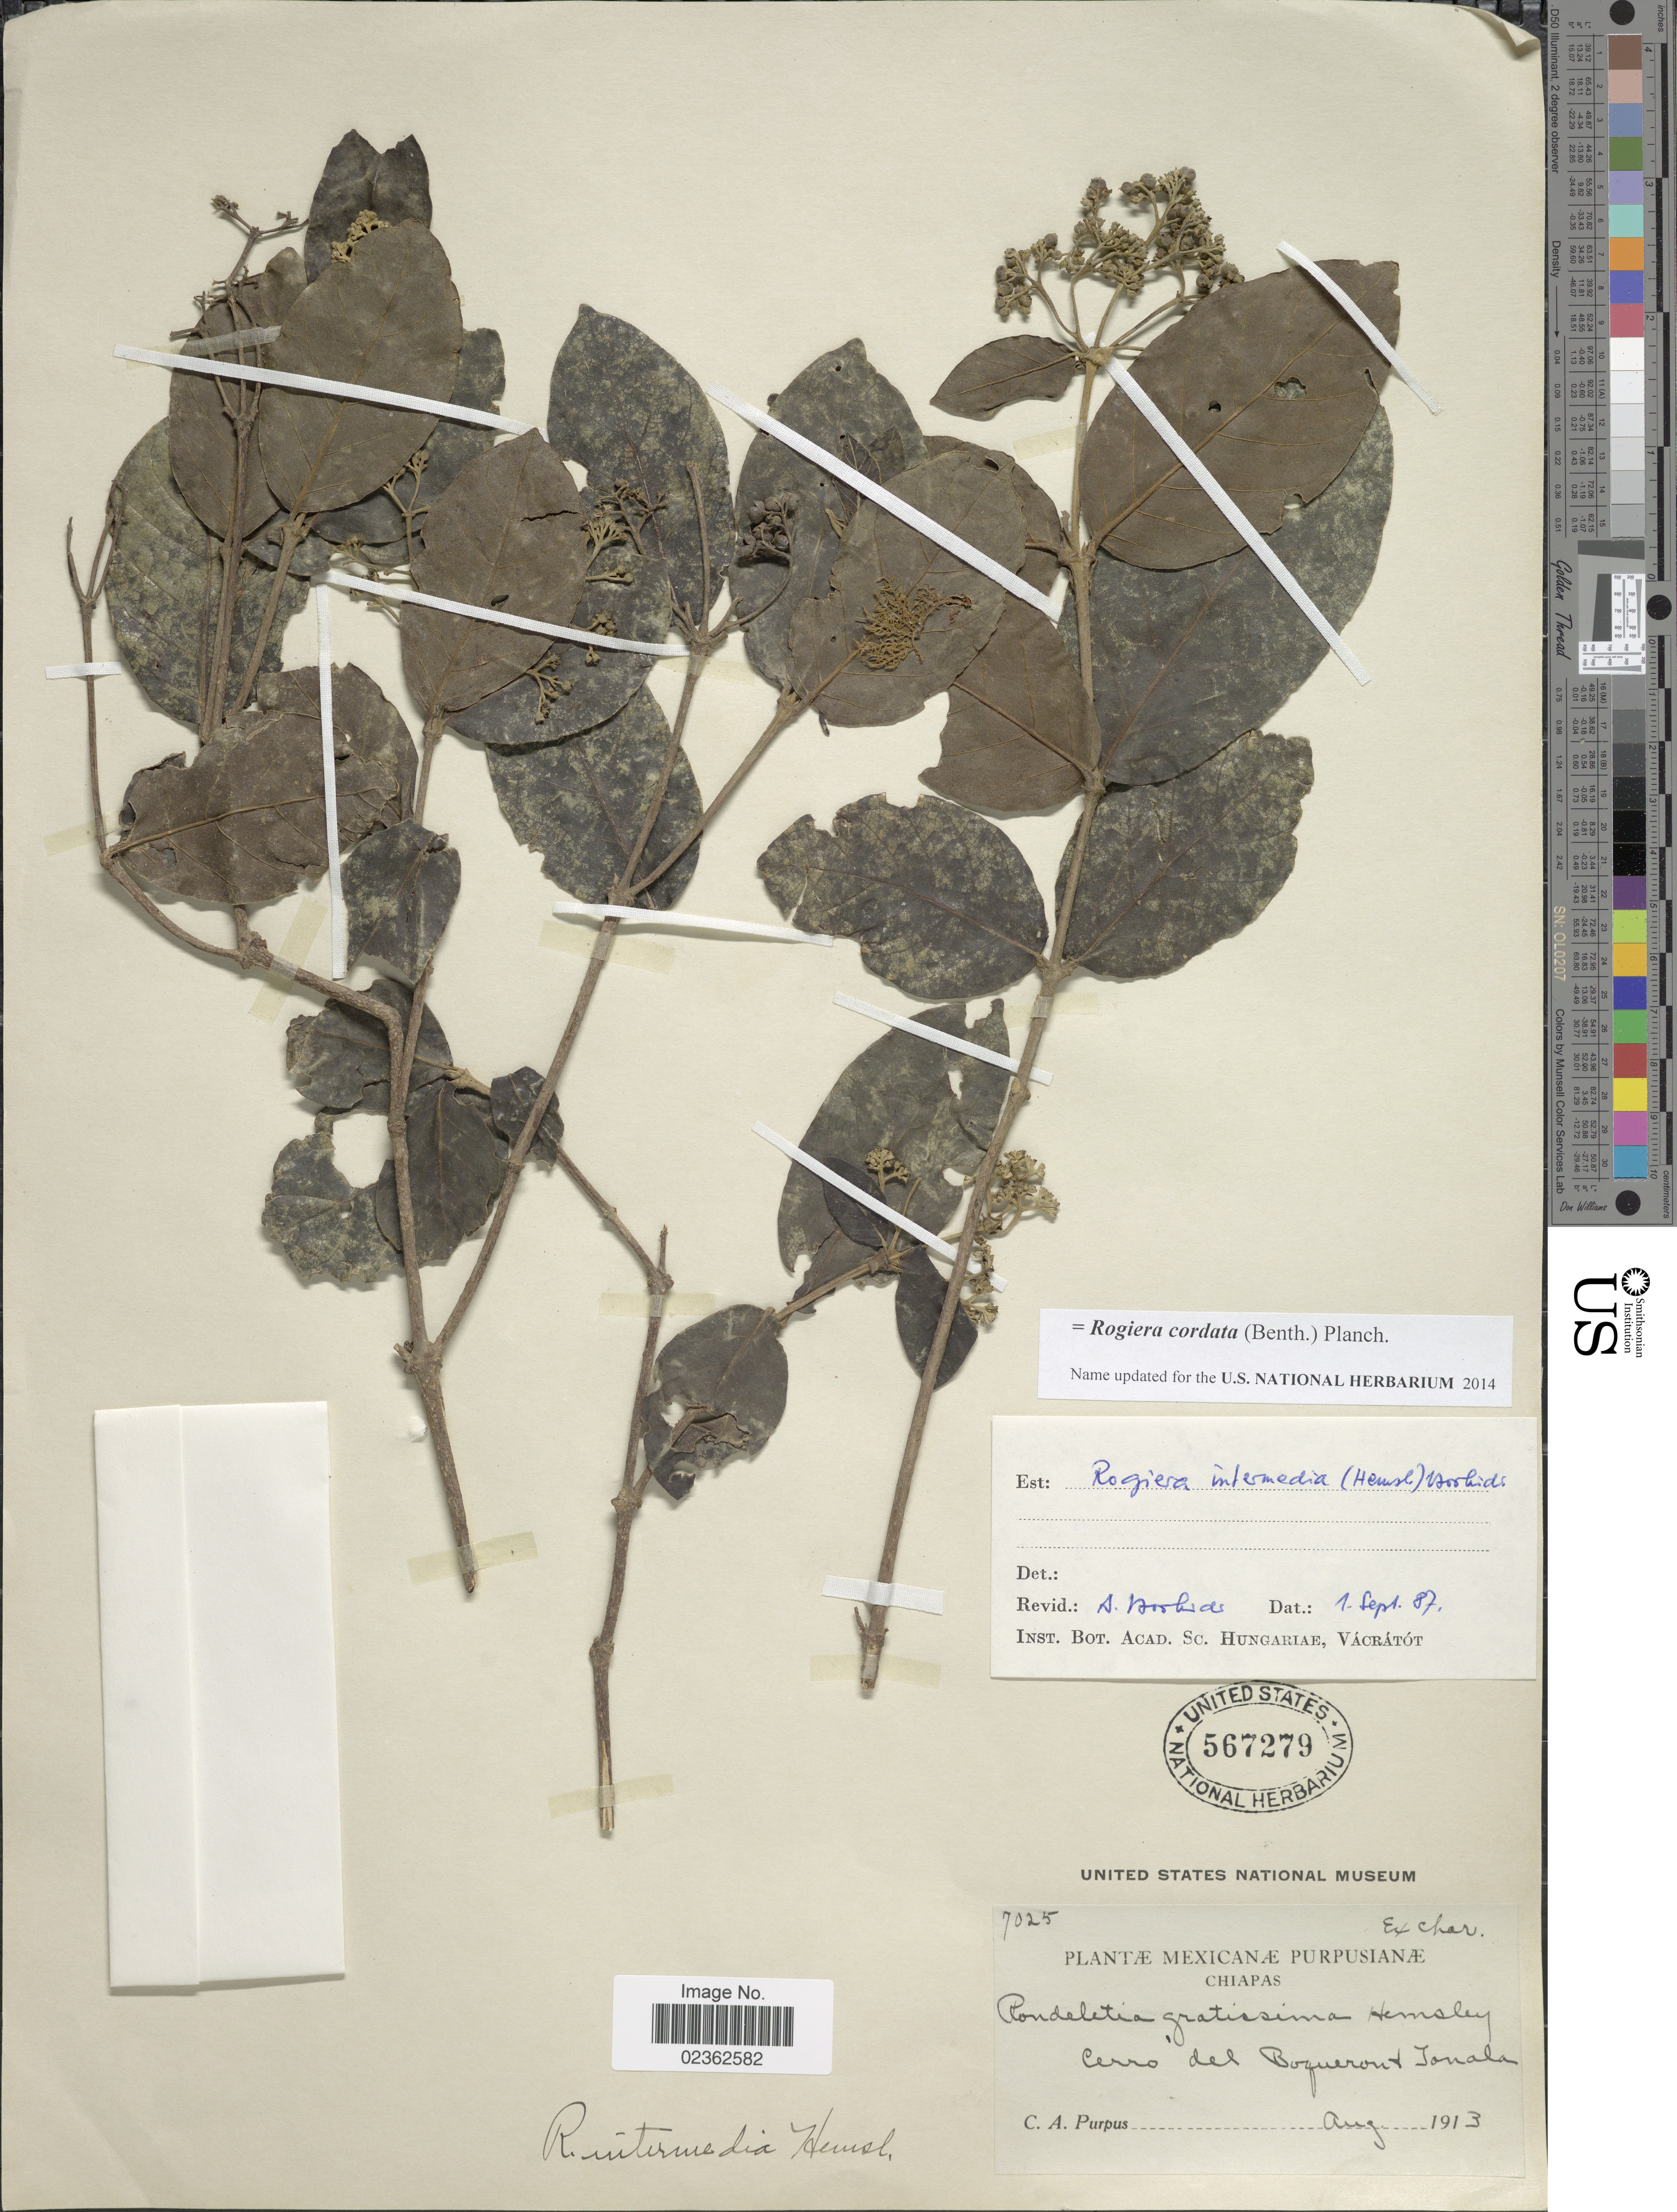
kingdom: Plantae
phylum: Tracheophyta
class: Magnoliopsida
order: Gentianales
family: Rubiaceae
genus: Rogiera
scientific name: Rogiera cordata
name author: (Benth.) Planch.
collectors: C. A. Purpus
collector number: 7025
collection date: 1913-08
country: Mexico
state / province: Chiapas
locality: Cerro del Boqueron and Tonala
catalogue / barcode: US 567279